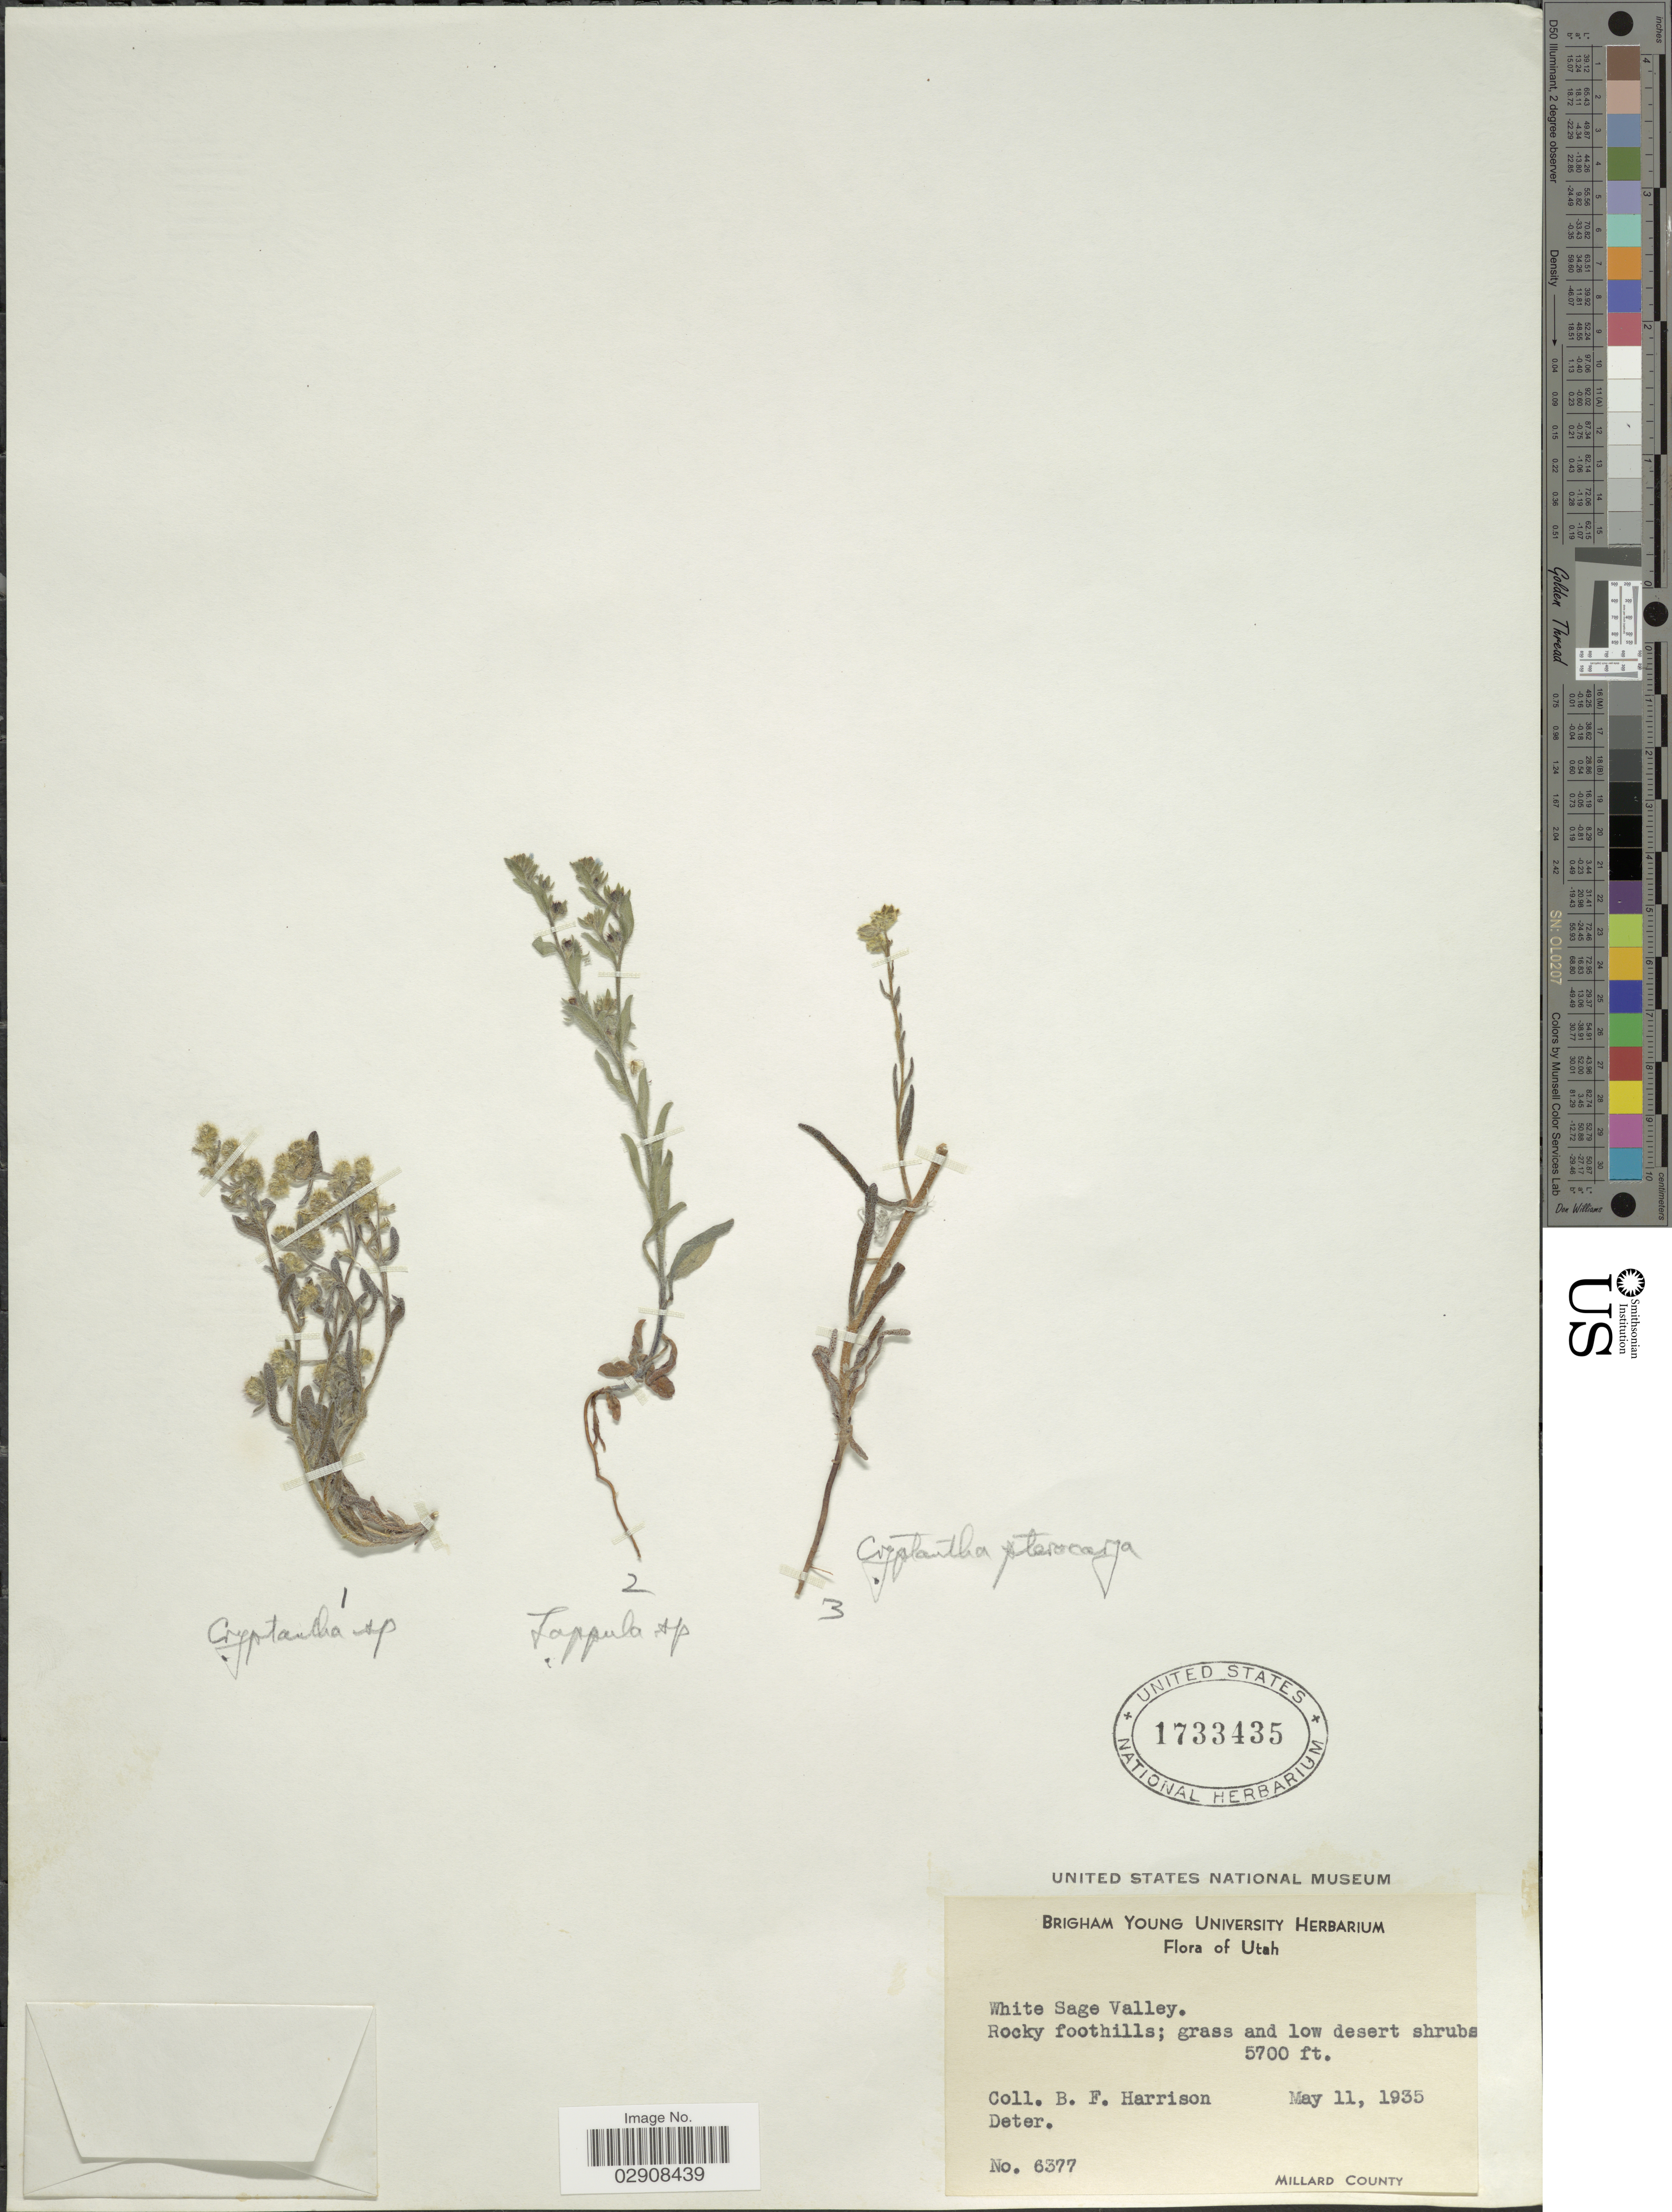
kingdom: Plantae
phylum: Tracheophyta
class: Magnoliopsida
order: Boraginales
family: Boraginaceae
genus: Cryptantha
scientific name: Cryptantha pterocarya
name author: (Torr.) Greene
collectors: B. F. Harrison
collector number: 6377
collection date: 1935-05-11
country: United States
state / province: Utah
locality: White Sage Valley. Millard County.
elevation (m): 1737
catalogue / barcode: US 1733435